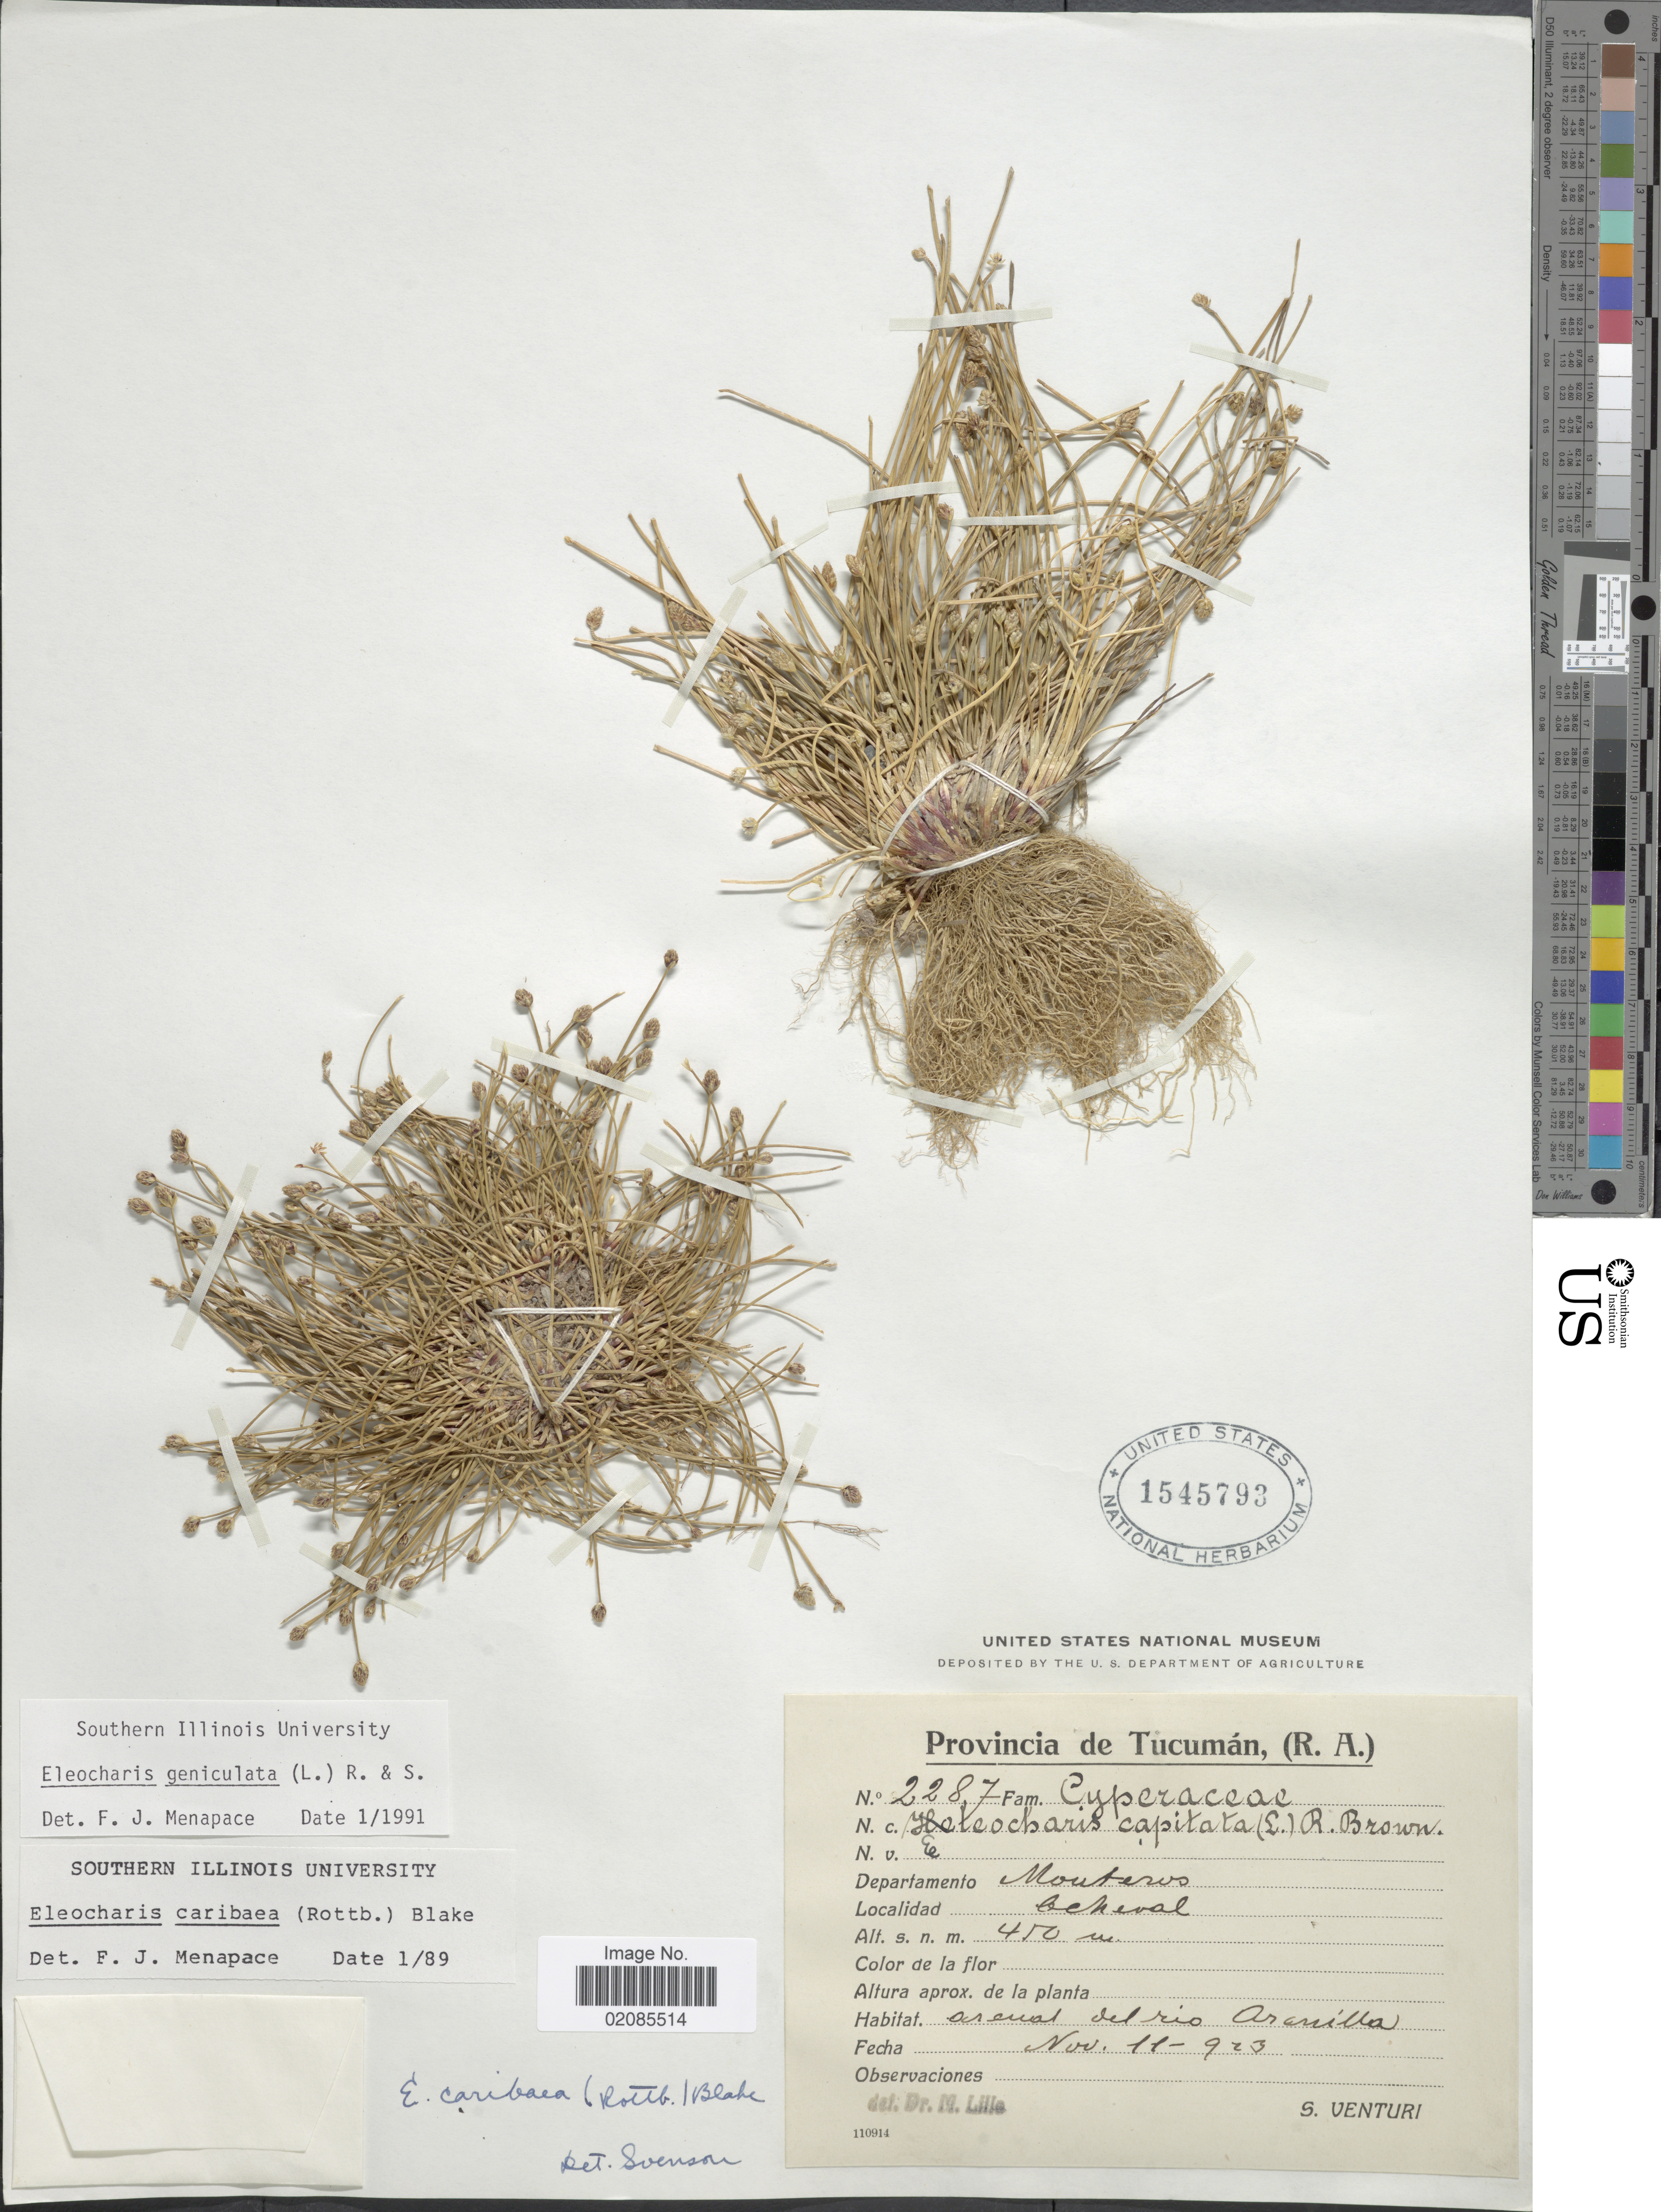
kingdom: Plantae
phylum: Tracheophyta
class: Liliopsida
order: Poales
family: Cyperaceae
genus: Eleocharis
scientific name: Eleocharis geniculata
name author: (L.) Roem. & Schult.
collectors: S. Venturi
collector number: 2287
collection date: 1923-11-11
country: Argentina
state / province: Tucuman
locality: (R.A.), Departamento Monteros, Acheral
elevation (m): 450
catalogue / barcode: US 1545793